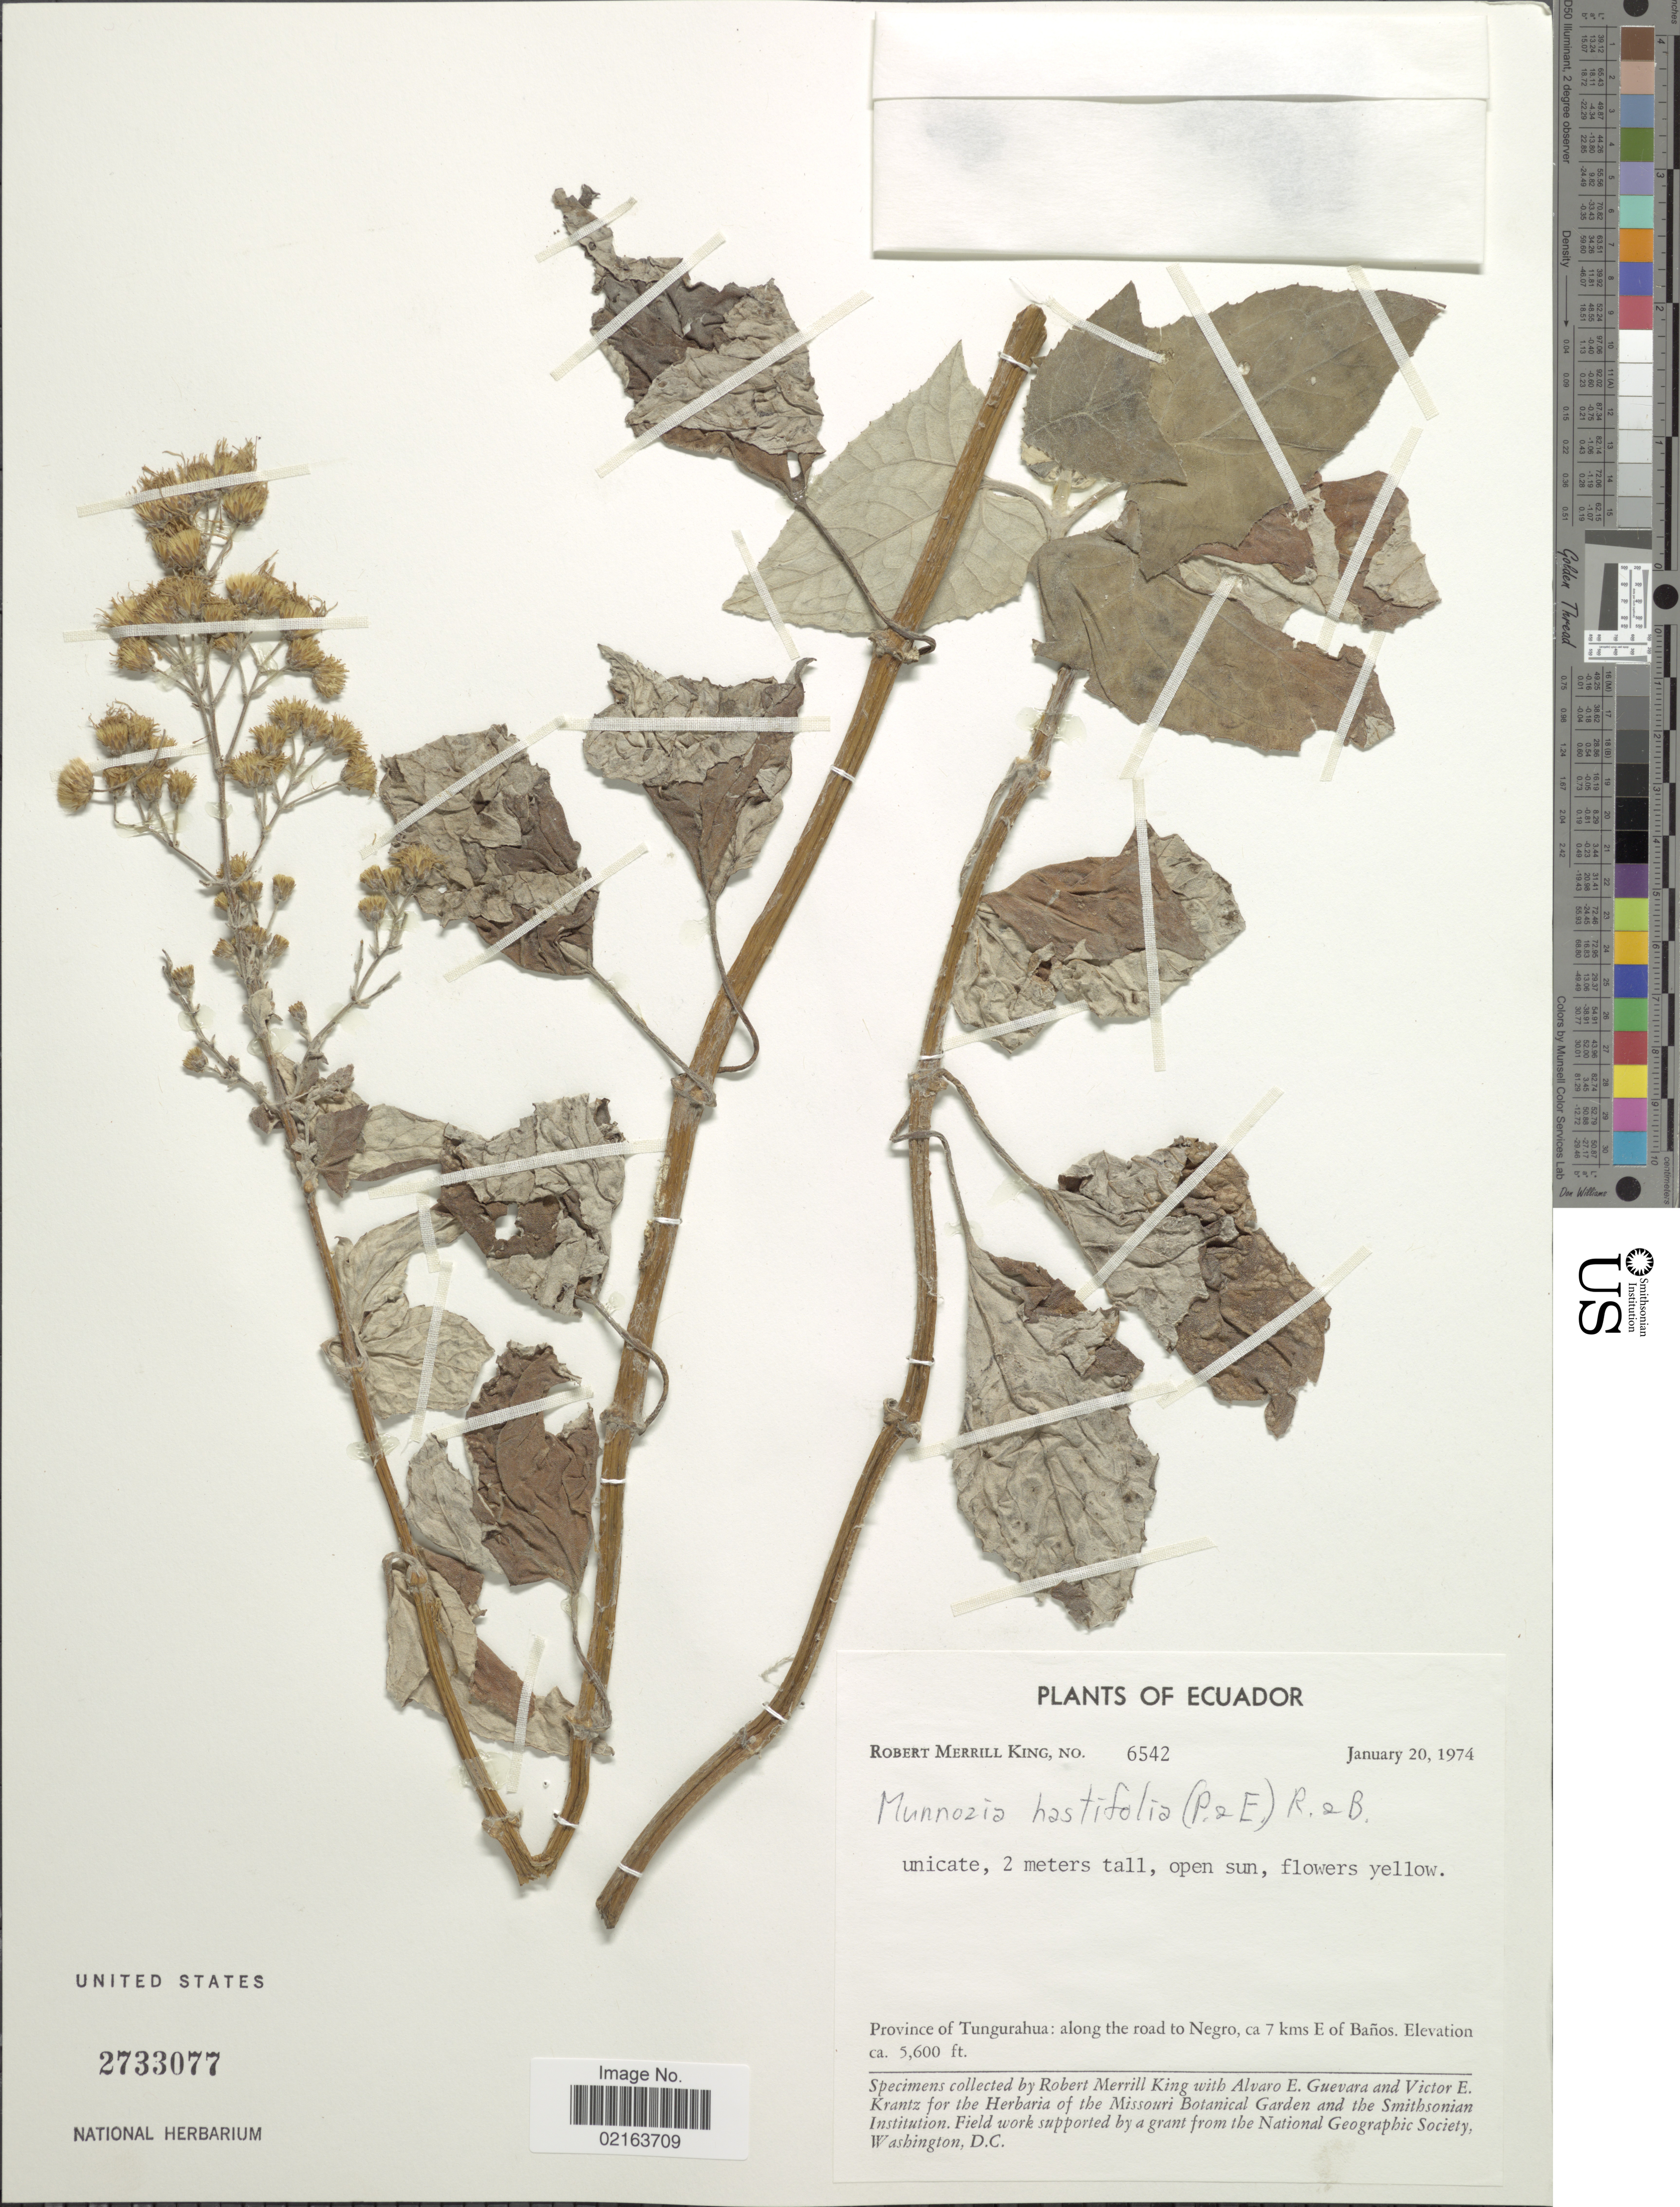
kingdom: Plantae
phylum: Tracheophyta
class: Magnoliopsida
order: Asterales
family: Asteraceae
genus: Munnozia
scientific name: Munnozia hastifolia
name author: (Poepp.) H. Rob. & Brettell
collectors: R. M. King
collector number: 6542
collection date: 1974-01-20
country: Ecuador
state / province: Tungurahua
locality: Province of Tungurahua: along the road to Negro, 7 kms E of Banos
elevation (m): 1707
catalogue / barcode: US 2733077